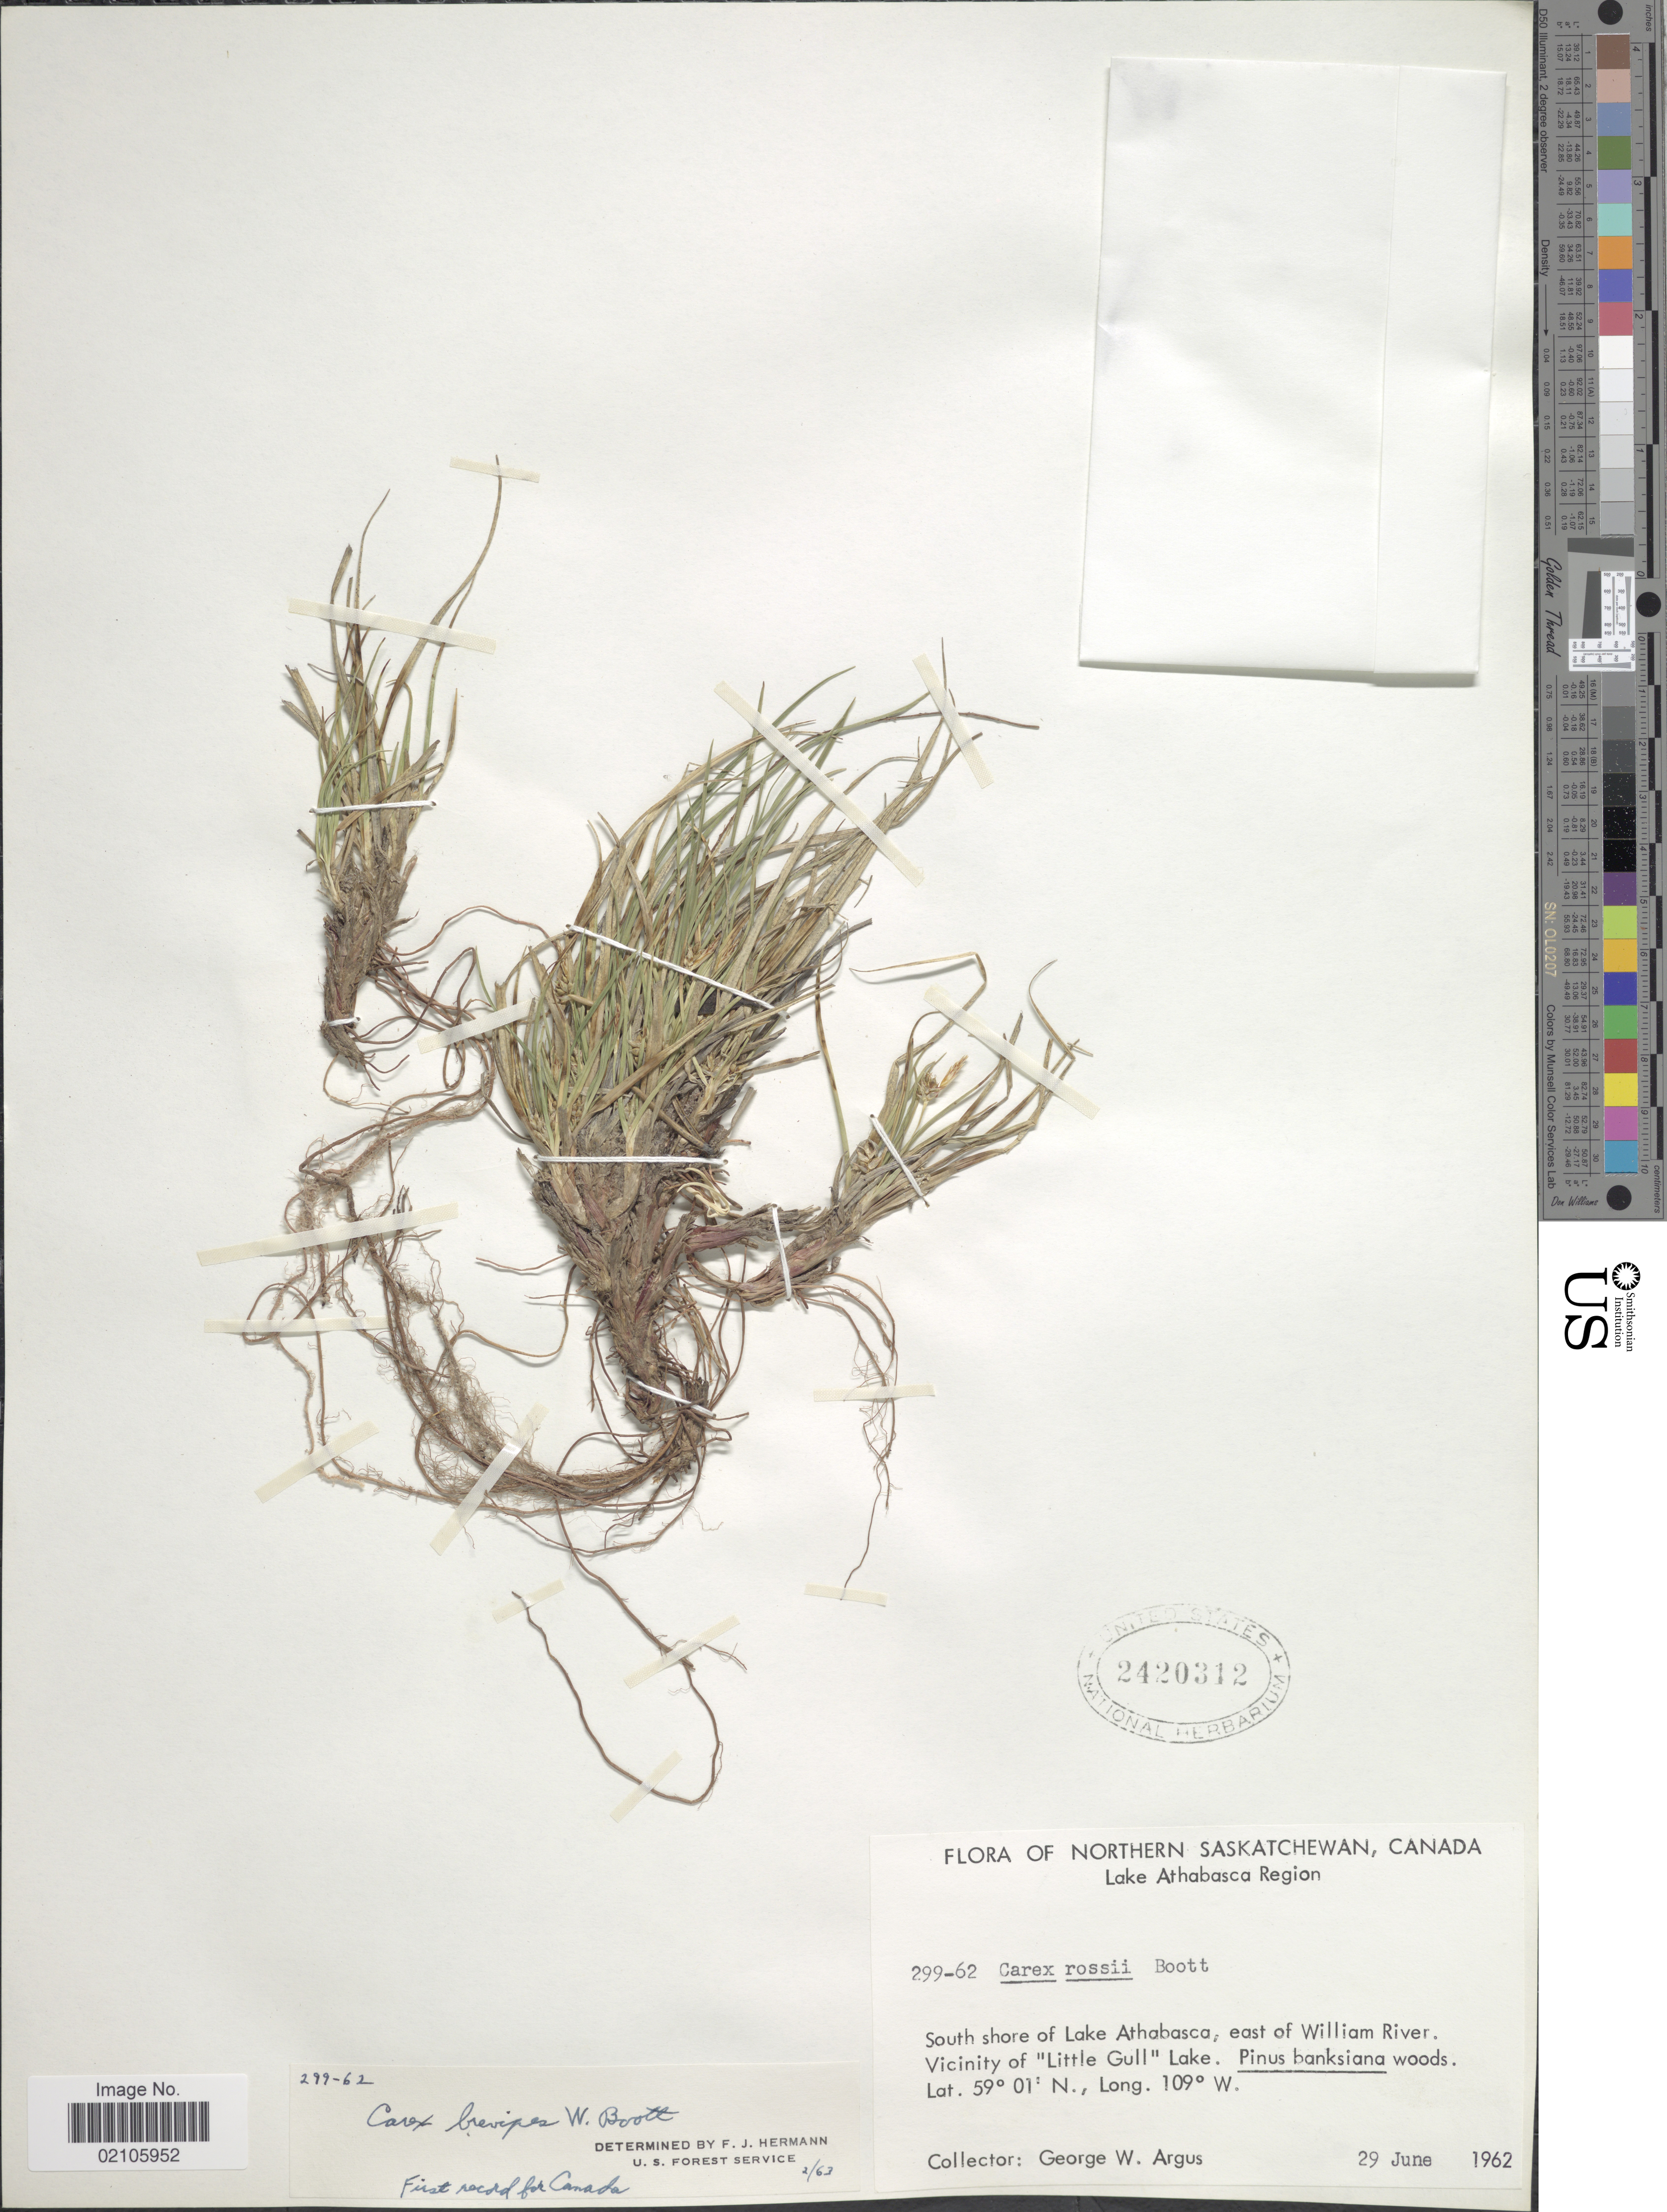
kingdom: Plantae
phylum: Tracheophyta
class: Liliopsida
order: Poales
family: Cyperaceae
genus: Carex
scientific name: Carex rossii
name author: Boott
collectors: G. W. Argus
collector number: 299-62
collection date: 1962-06-29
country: Canada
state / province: Saskatchewan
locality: Northern Saskatchewan, Lake Athabasca Region. South shore of Lake Athabasca, east of William River. Vicinity of "Little Gull" Lake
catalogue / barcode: US 2420312